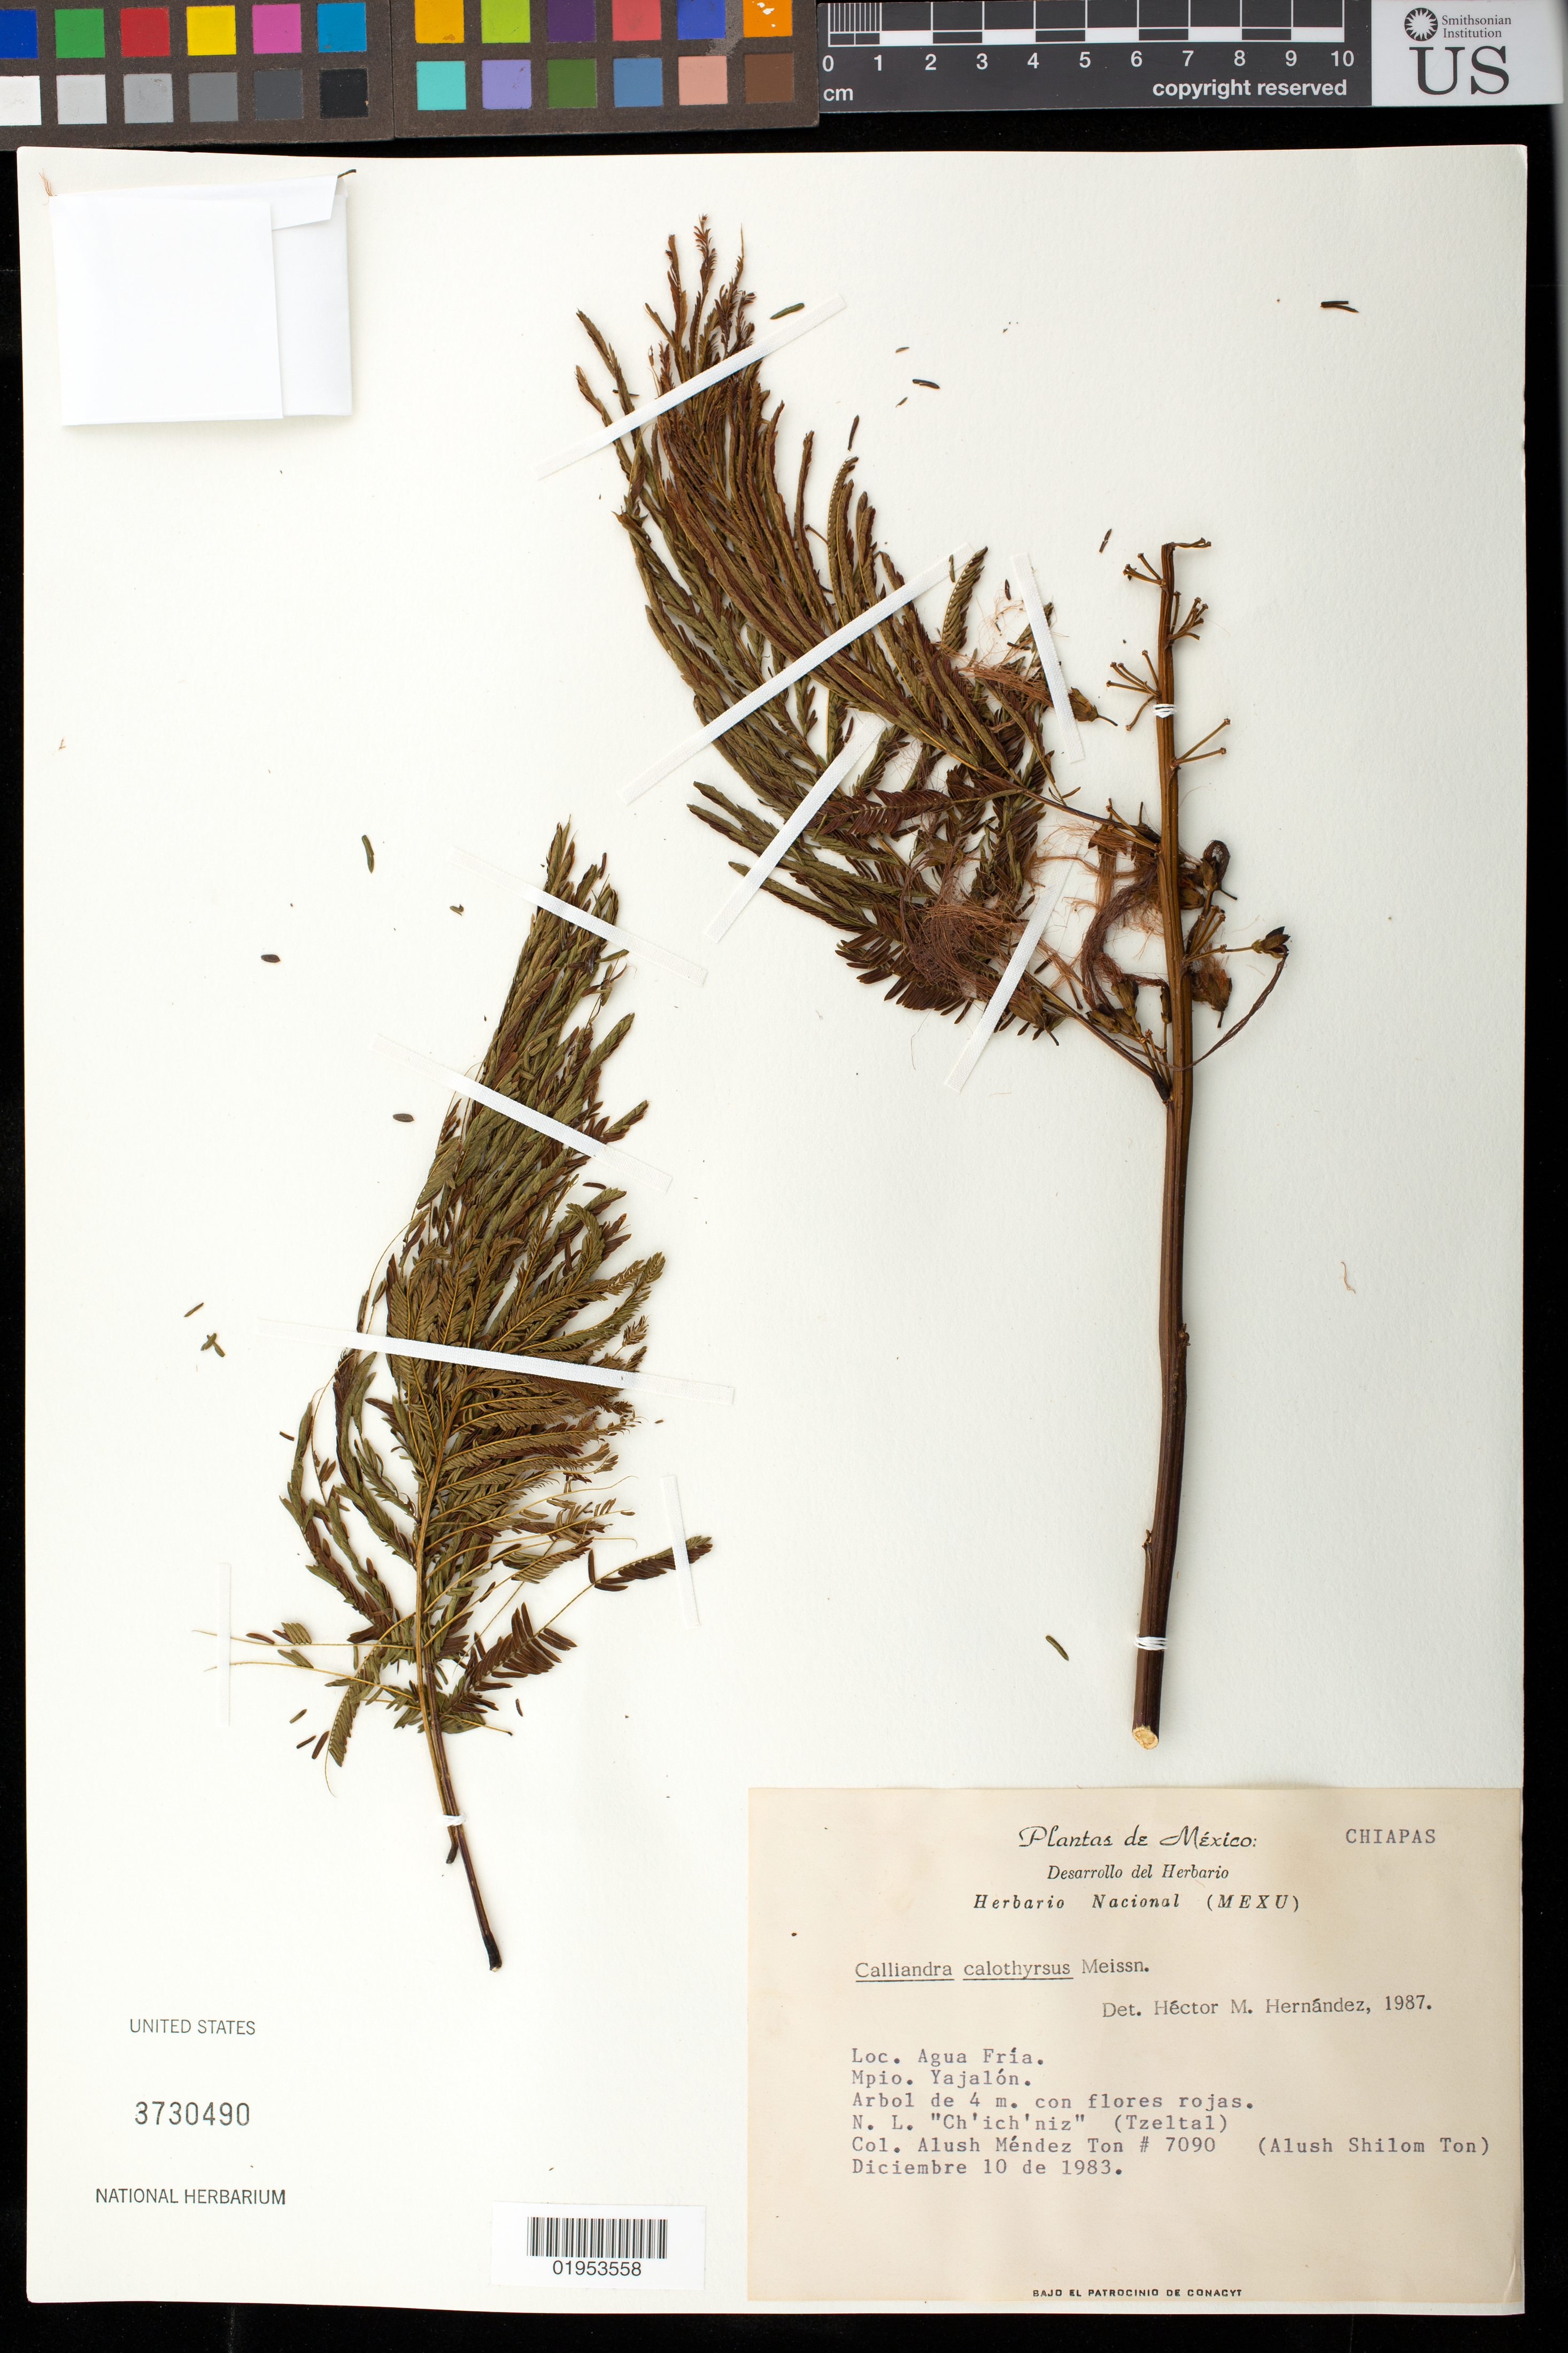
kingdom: Plantae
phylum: Tracheophyta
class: Magnoliopsida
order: Fabales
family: Fabaceae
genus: Calliandra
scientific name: Calliandra calothyrsus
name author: Meisn.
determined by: Hernandez, H. M., (MO), Missouri Botanical Garden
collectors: A. Méndez Ton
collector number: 7090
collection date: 1983-12-10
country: Mexico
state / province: Chiapas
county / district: Yajalón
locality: Agua Fría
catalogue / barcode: US 3730490